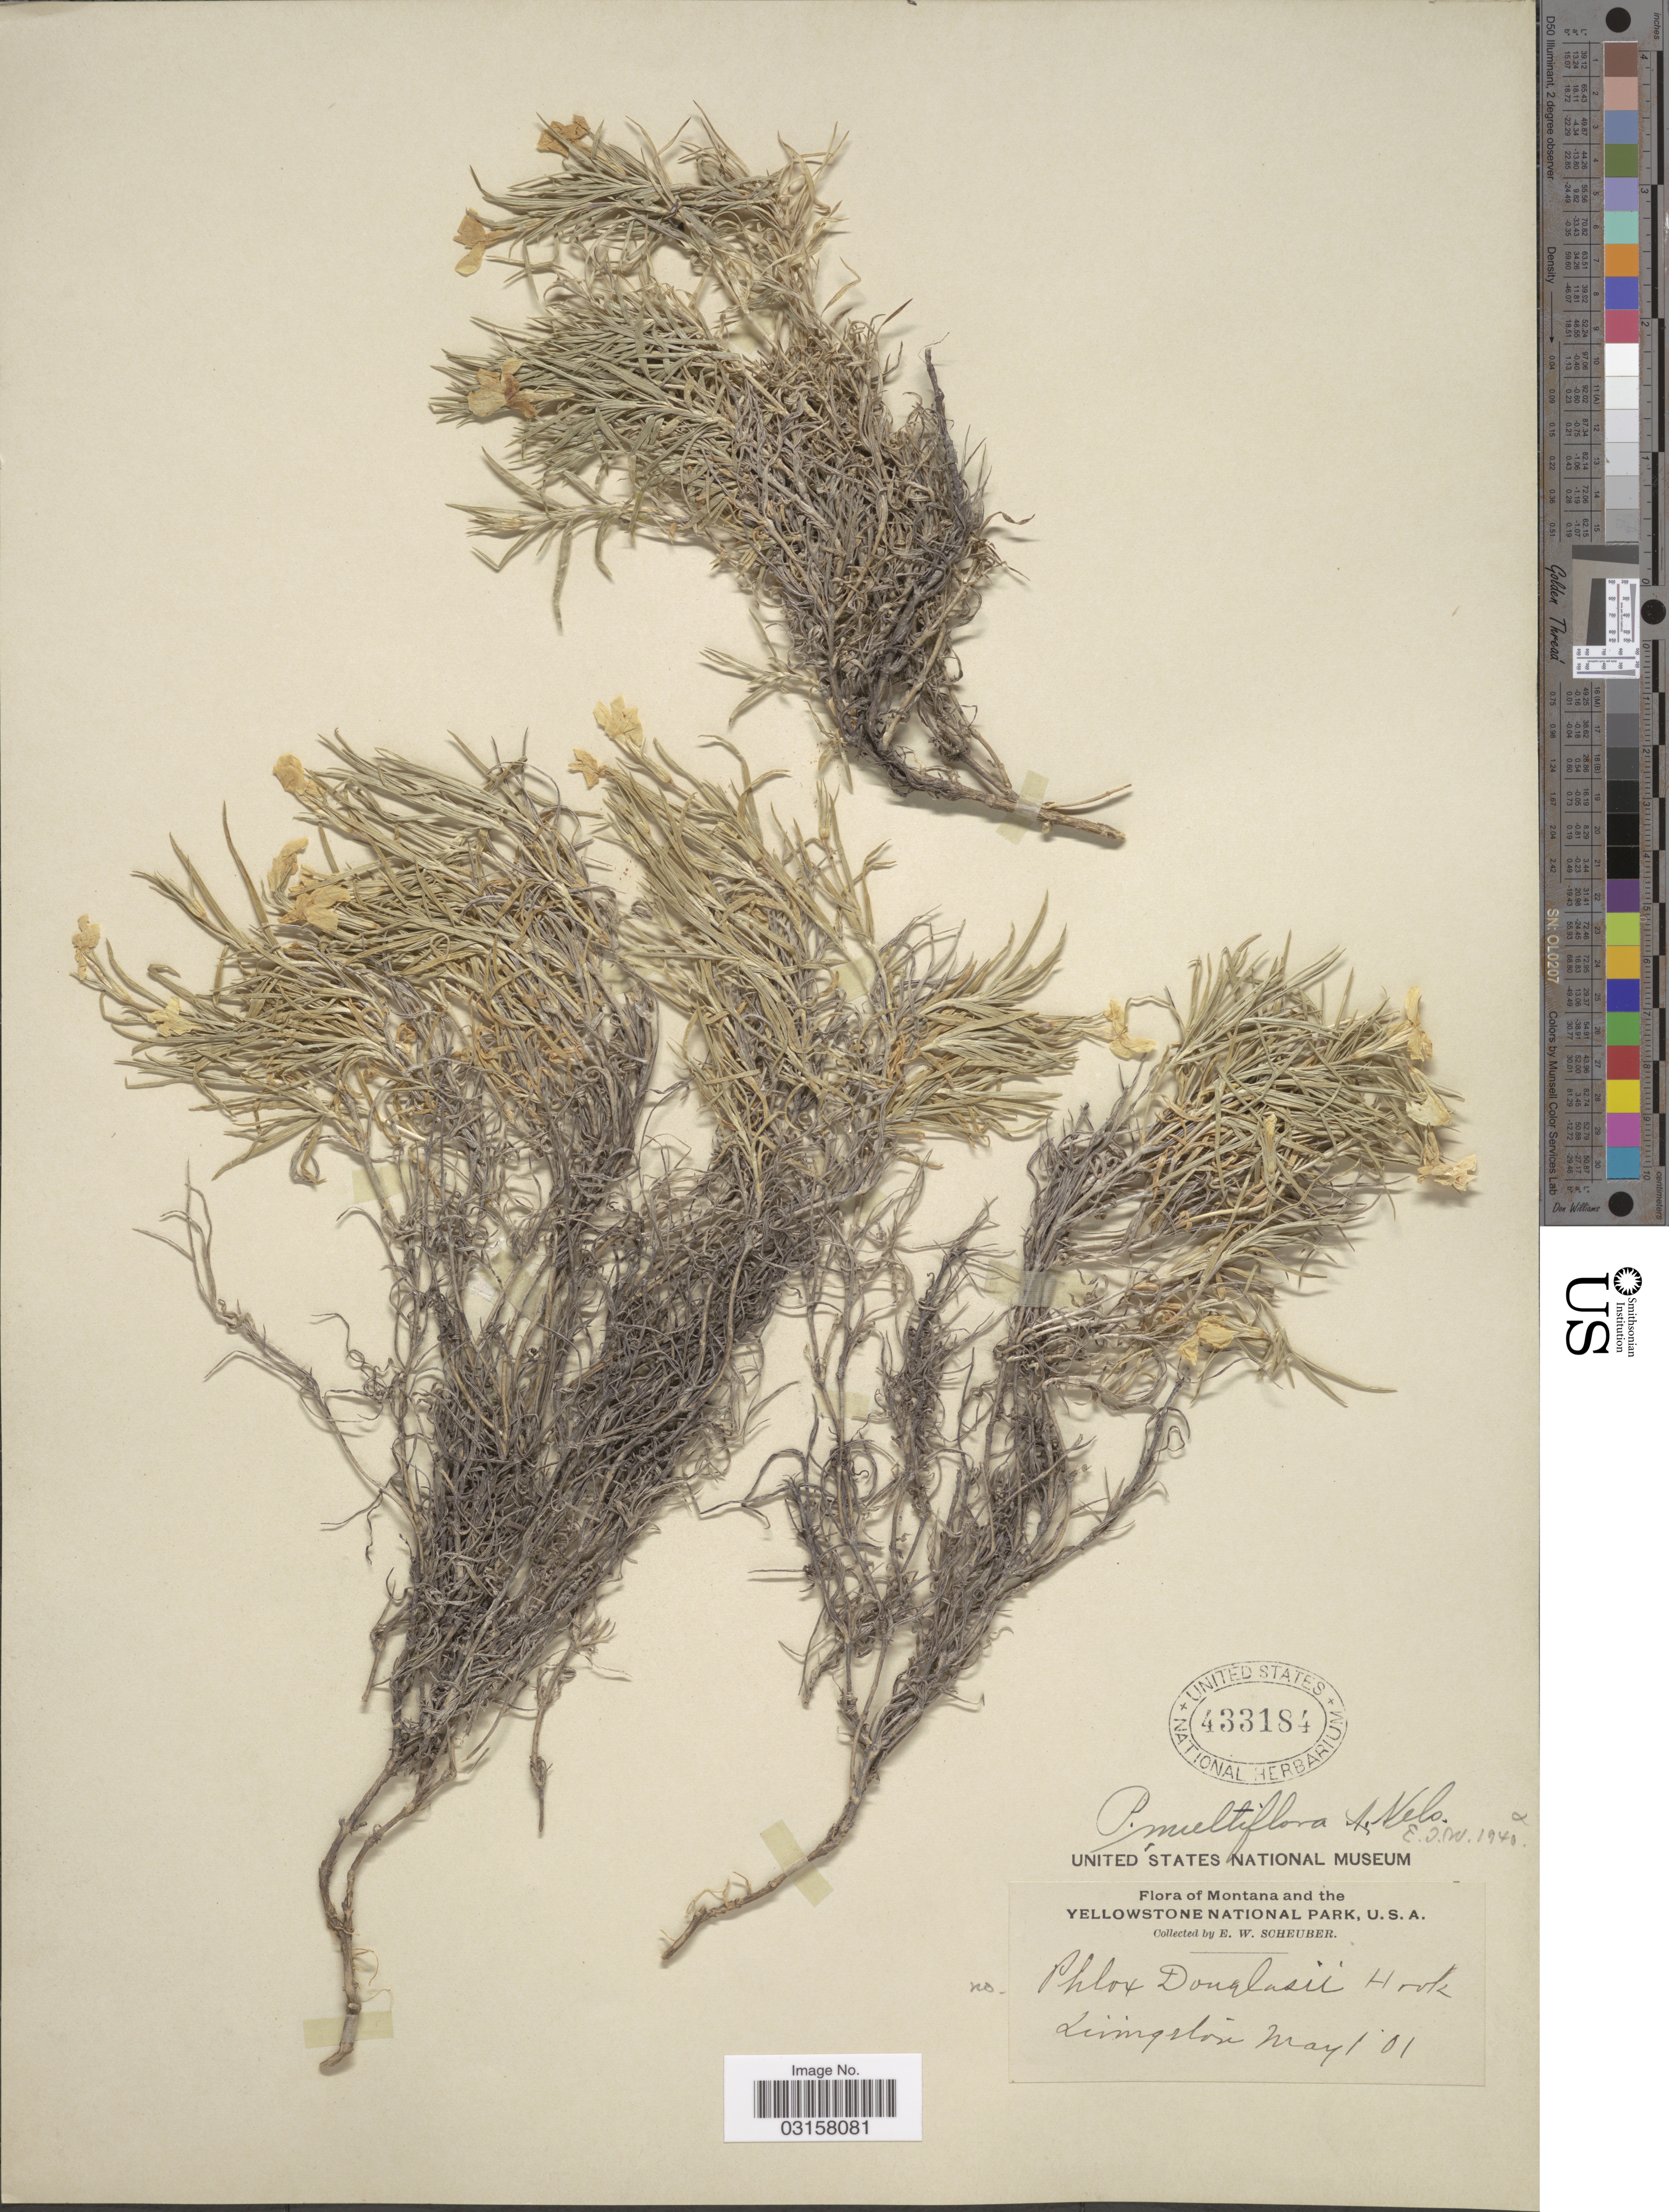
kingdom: Plantae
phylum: Tracheophyta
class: Magnoliopsida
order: Ericales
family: Polemoniaceae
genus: Phlox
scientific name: Phlox multiflora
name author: A. Nelson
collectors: E. Scheuber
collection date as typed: Transcribed d/m/y: 1/5/1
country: United States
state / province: Montana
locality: Montana and the Yellowstone National Park. Livingston.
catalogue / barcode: US 433184